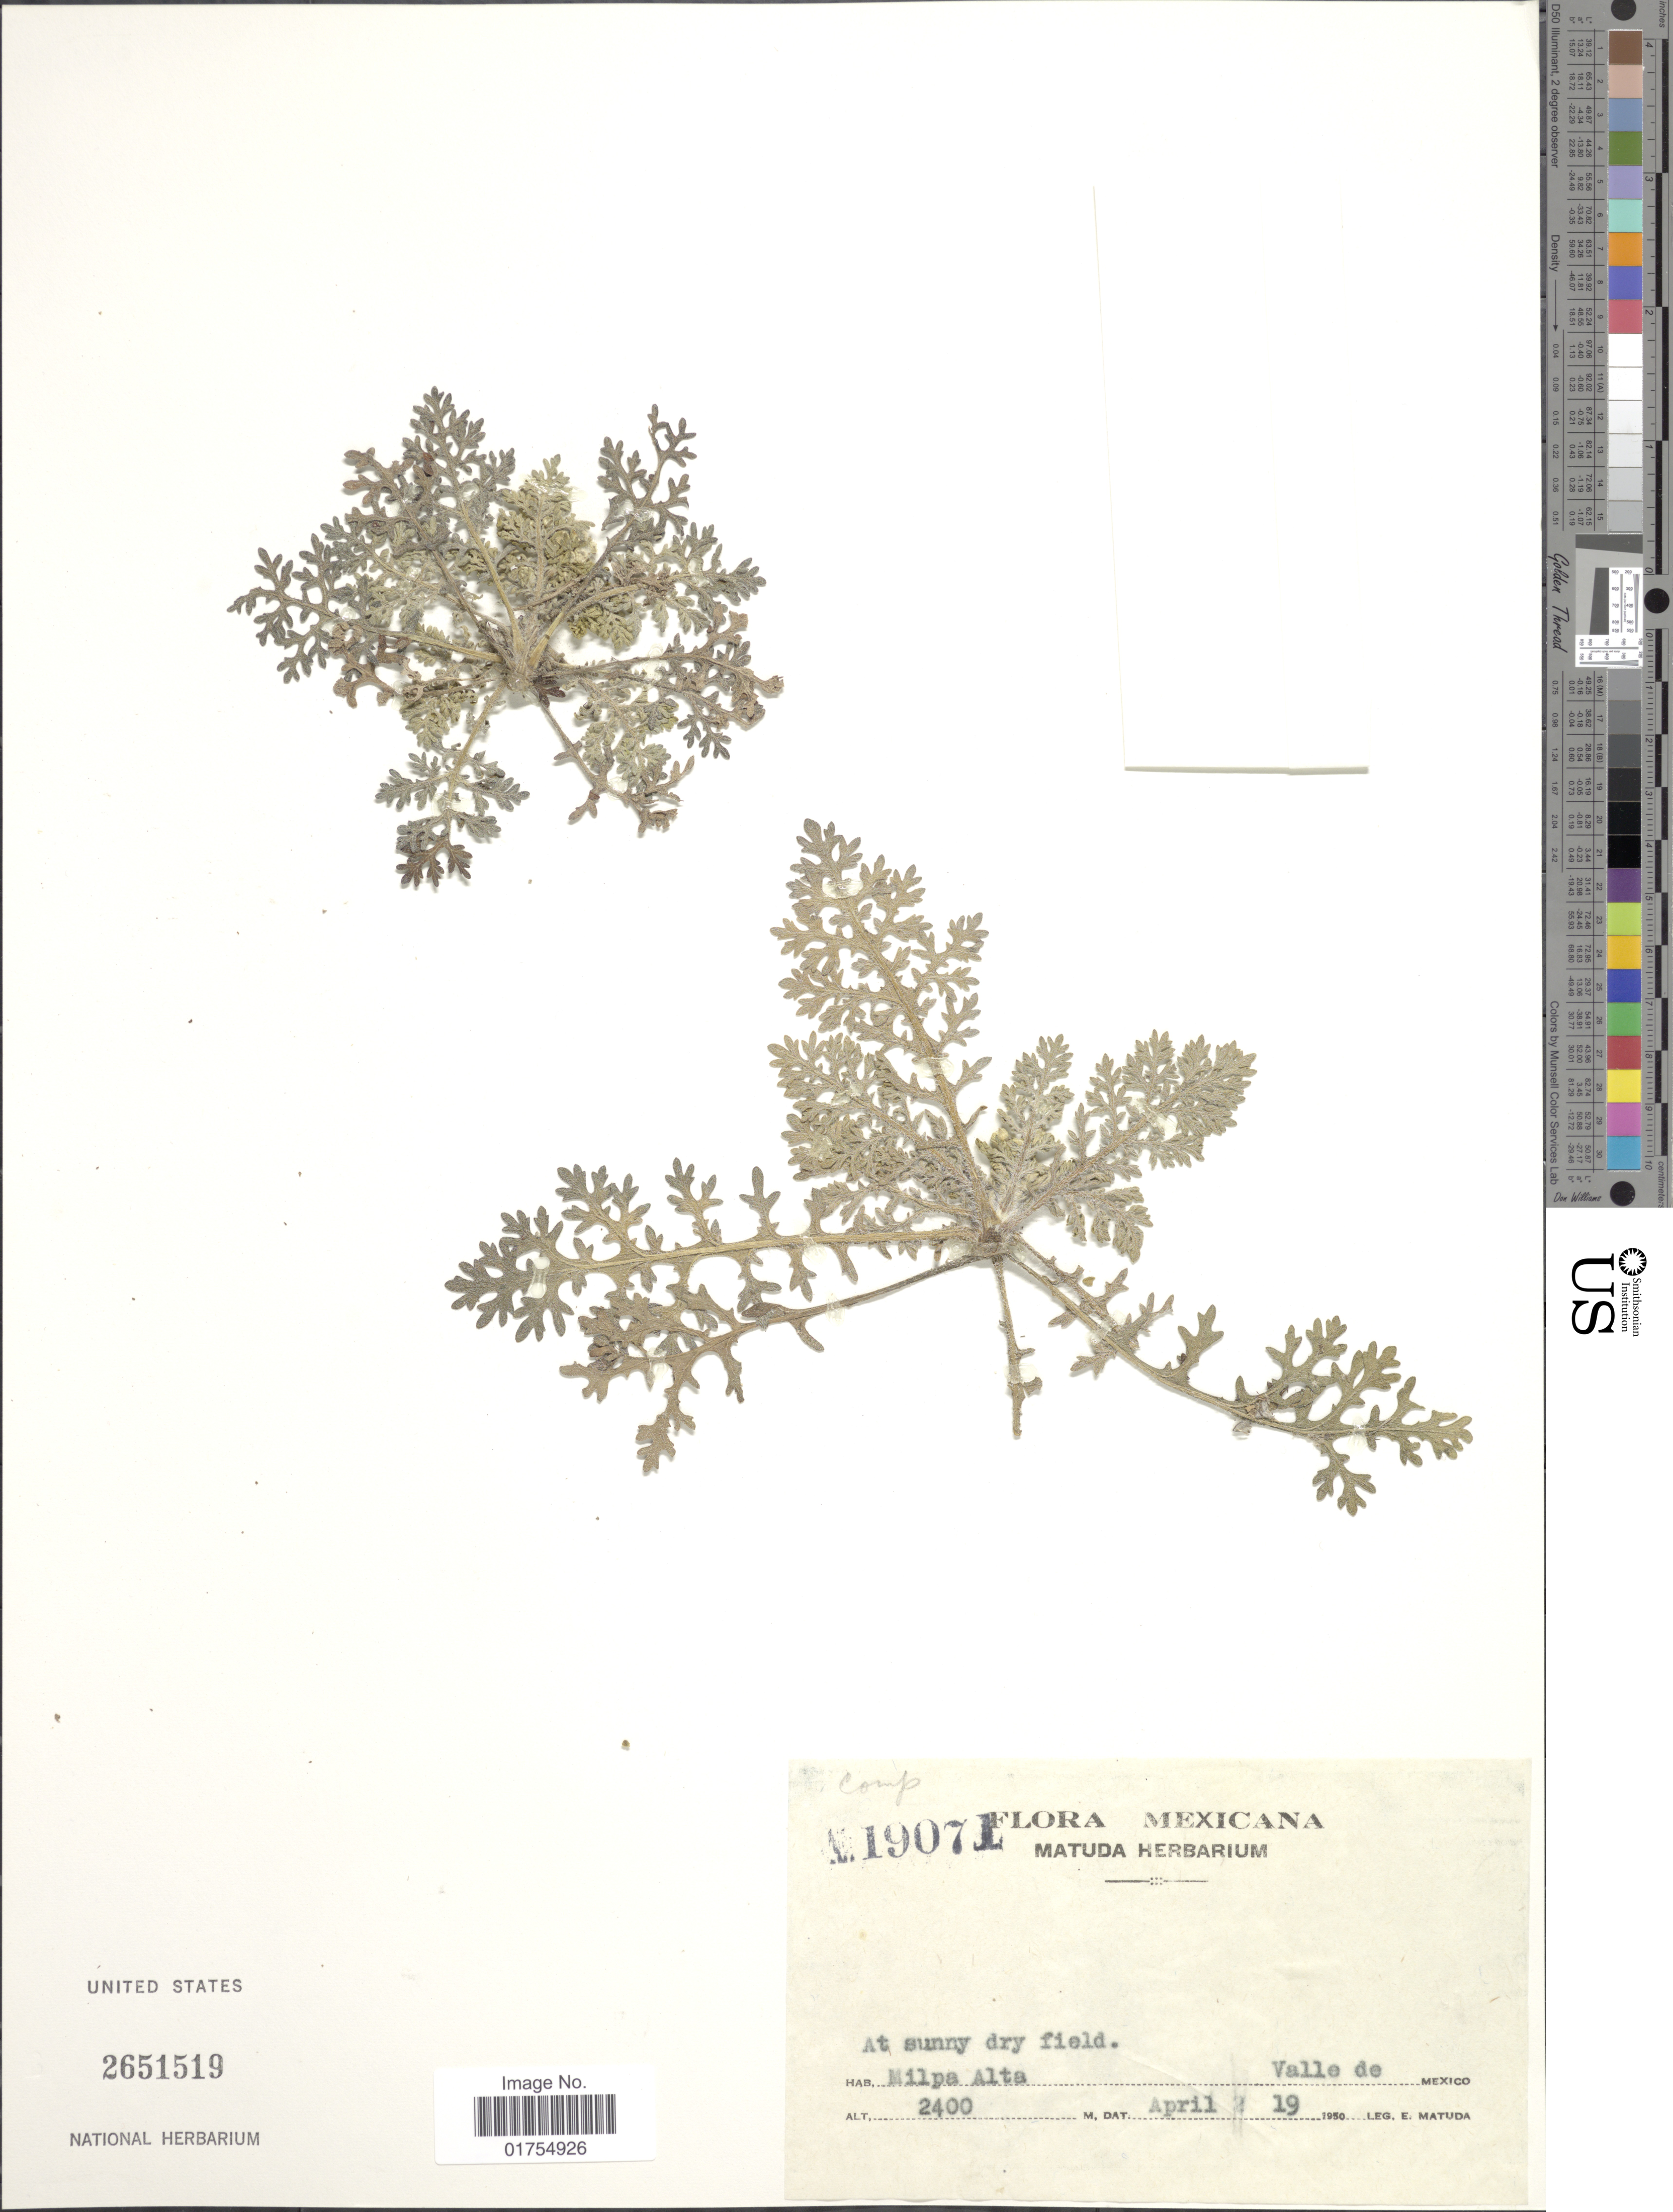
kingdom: Plantae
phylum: Tracheophyta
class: Magnoliopsida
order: Asterales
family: Asteraceae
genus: Franseria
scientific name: Franseria sp.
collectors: E. Matuda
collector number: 1907*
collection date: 1950-04-19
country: Mexico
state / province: México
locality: Milpa Alta.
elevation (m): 2400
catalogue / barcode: US 2651519